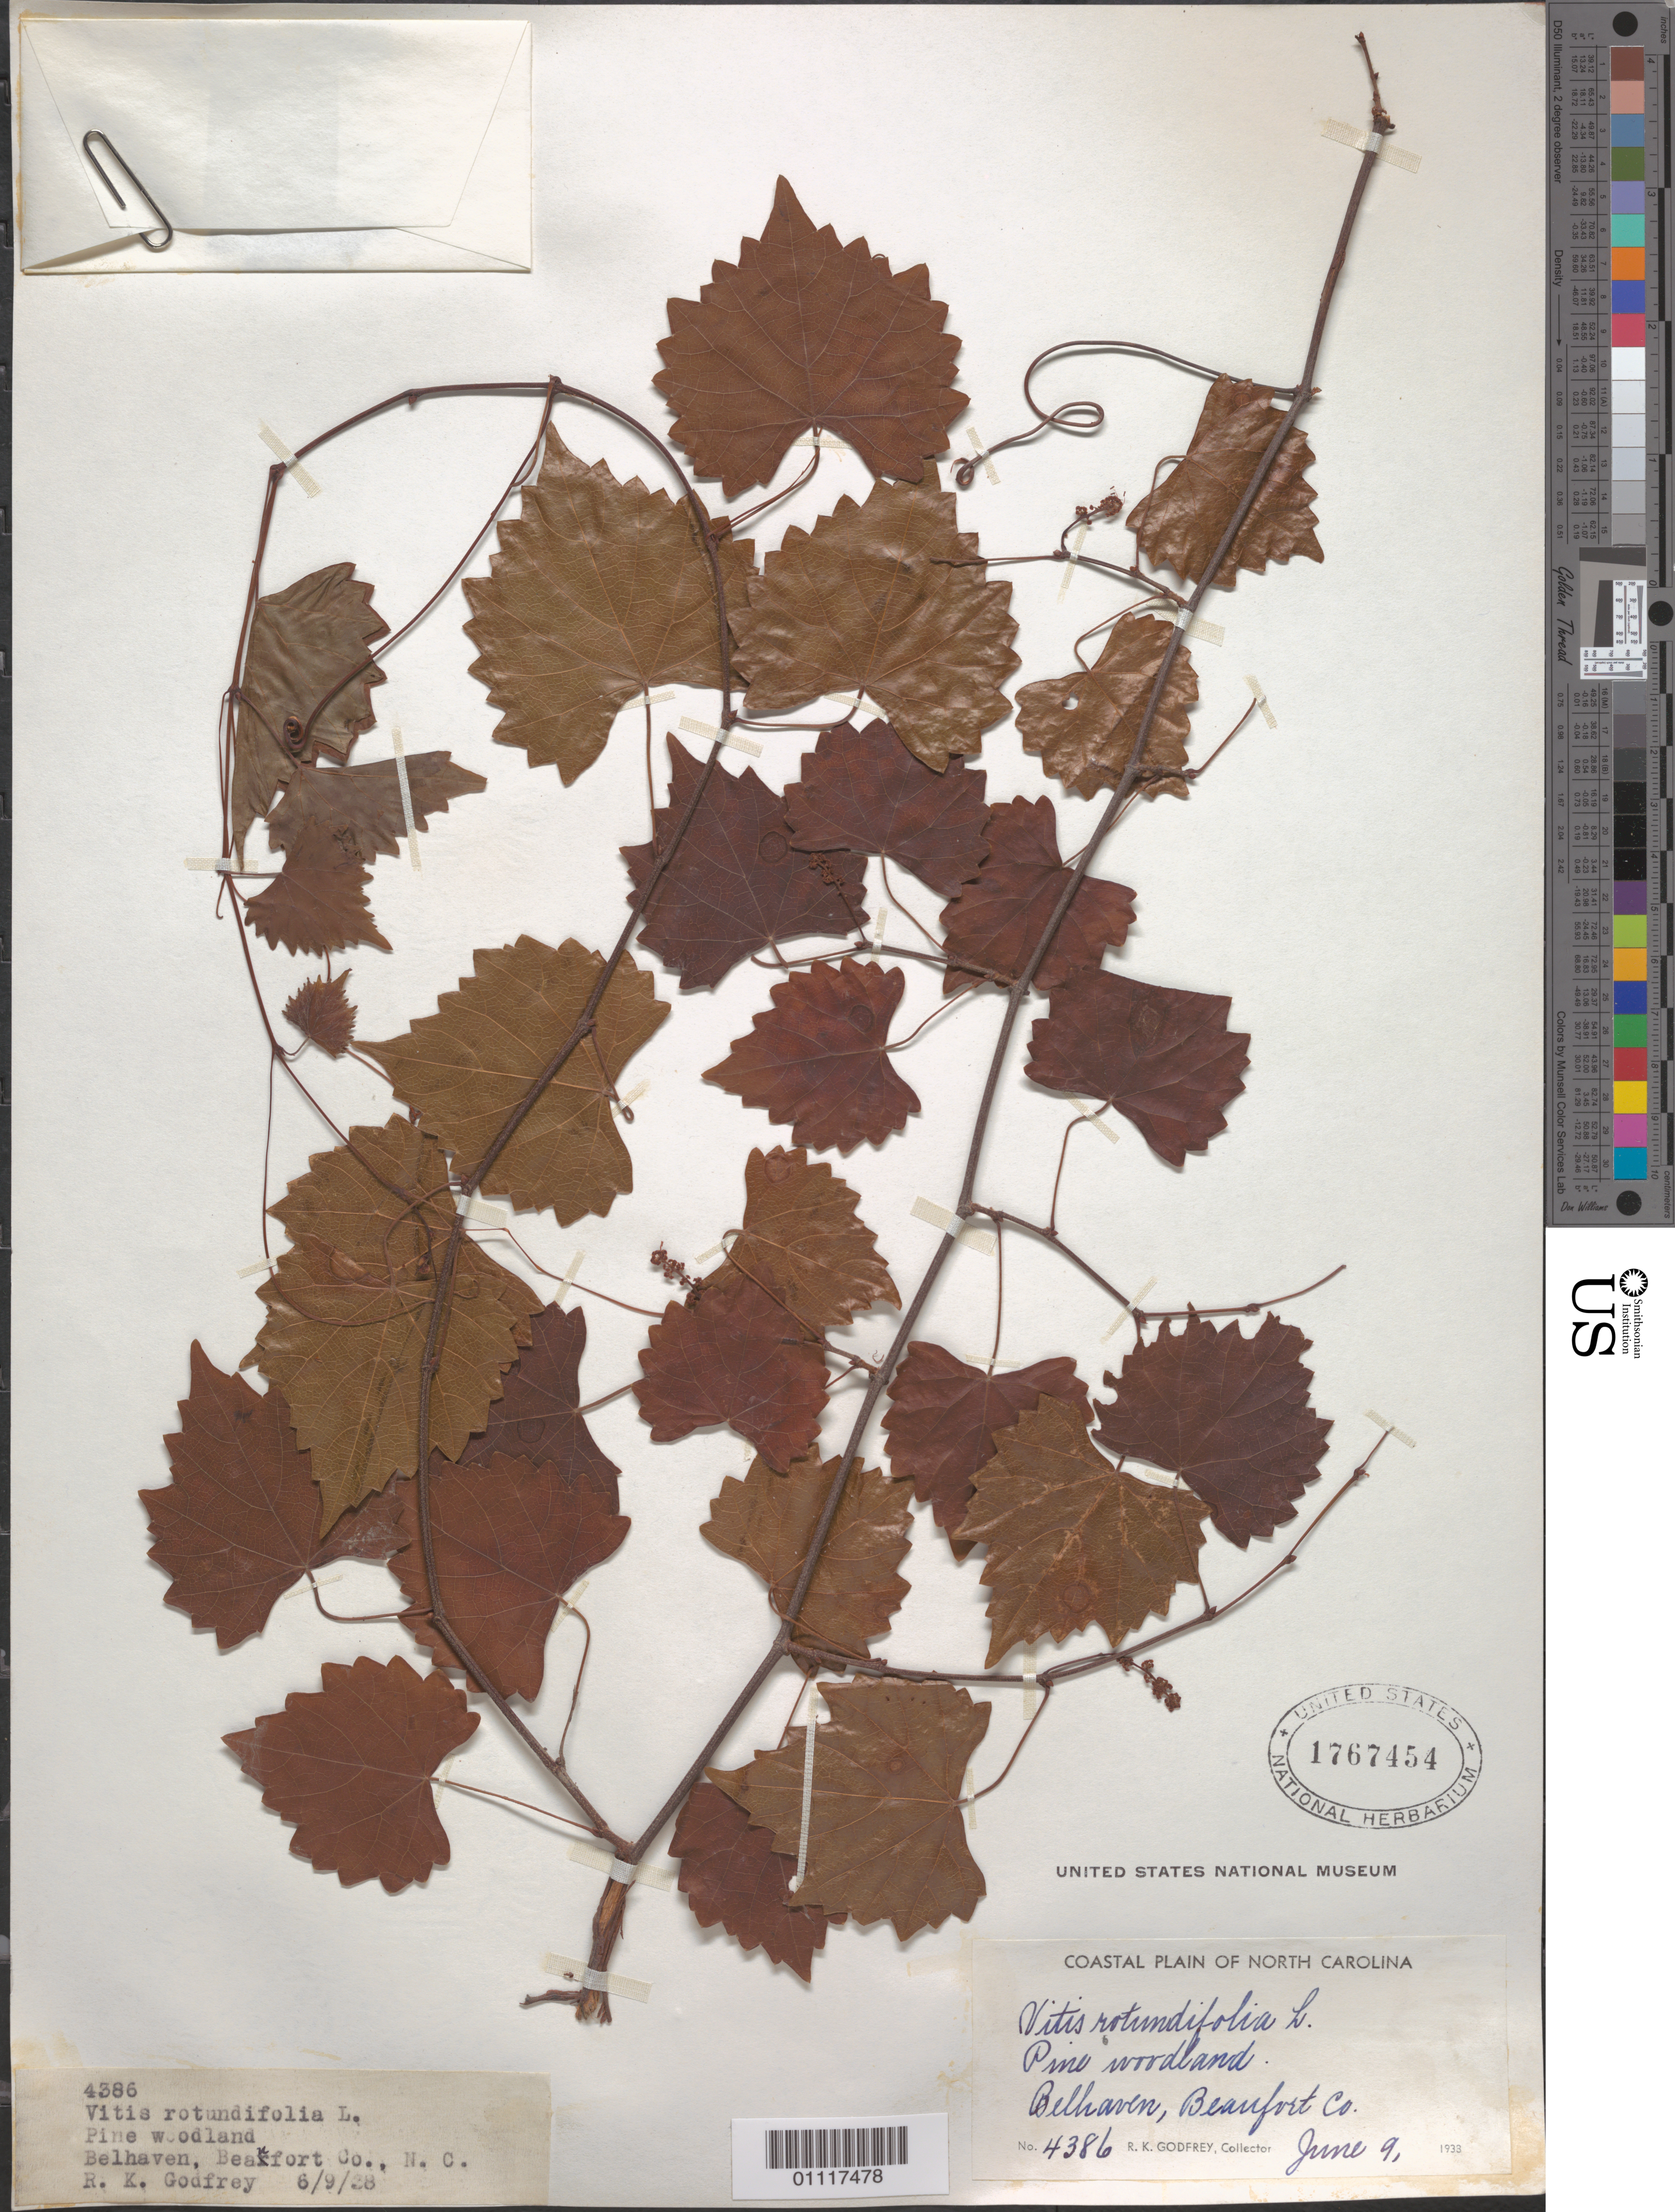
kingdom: Plantae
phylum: Tracheophyta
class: Magnoliopsida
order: Vitales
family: Vitaceae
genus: Vitis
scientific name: Vitis rotundifolia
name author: Michx.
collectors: R. K. Godfrey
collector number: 4386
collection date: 1933-09-06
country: United States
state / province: North Carolina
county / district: Beaufort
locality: Belhaven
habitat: Pine woodland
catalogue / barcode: US 1767454